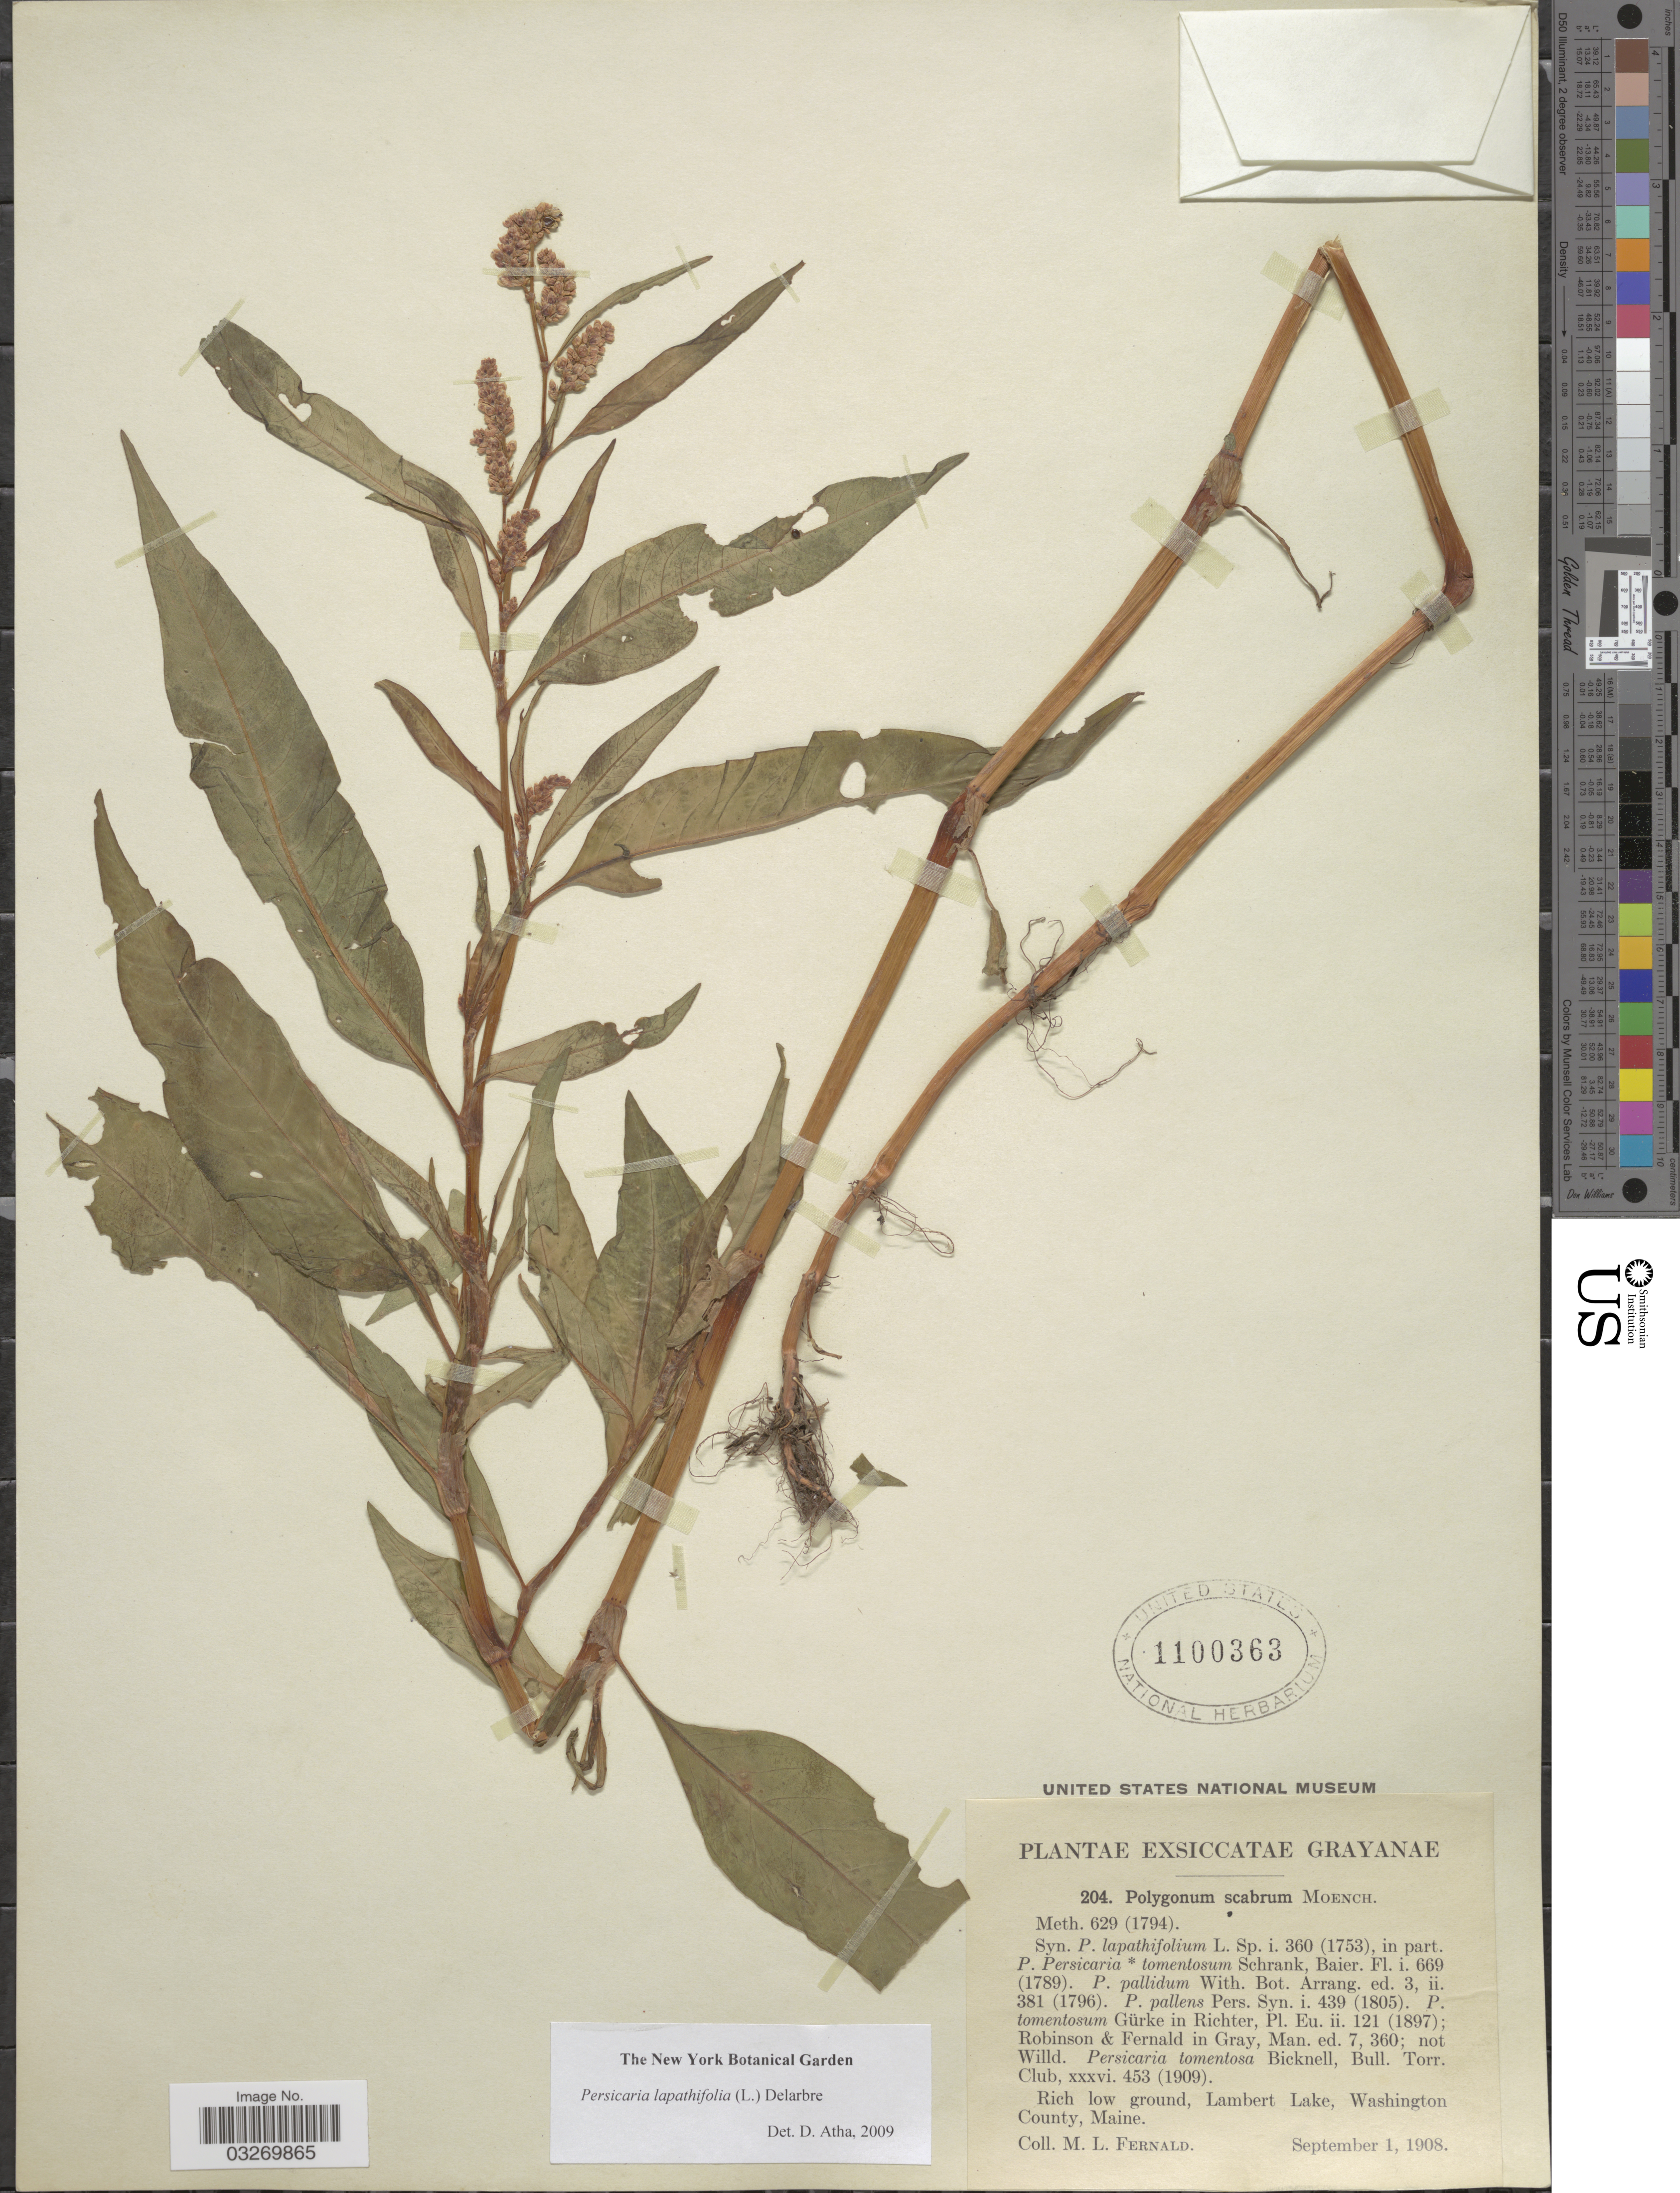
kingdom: Plantae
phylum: Tracheophyta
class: Magnoliopsida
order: Caryophyllales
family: Polygonaceae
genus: Persicaria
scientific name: Persicaria lapathifolia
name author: (L.) Delarbre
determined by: Atha, D. E.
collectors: M. L. Fernald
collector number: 204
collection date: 1908-09-01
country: United States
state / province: Maine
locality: Rich low ground, Lambert Lake, Washington County.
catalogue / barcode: US 1100363